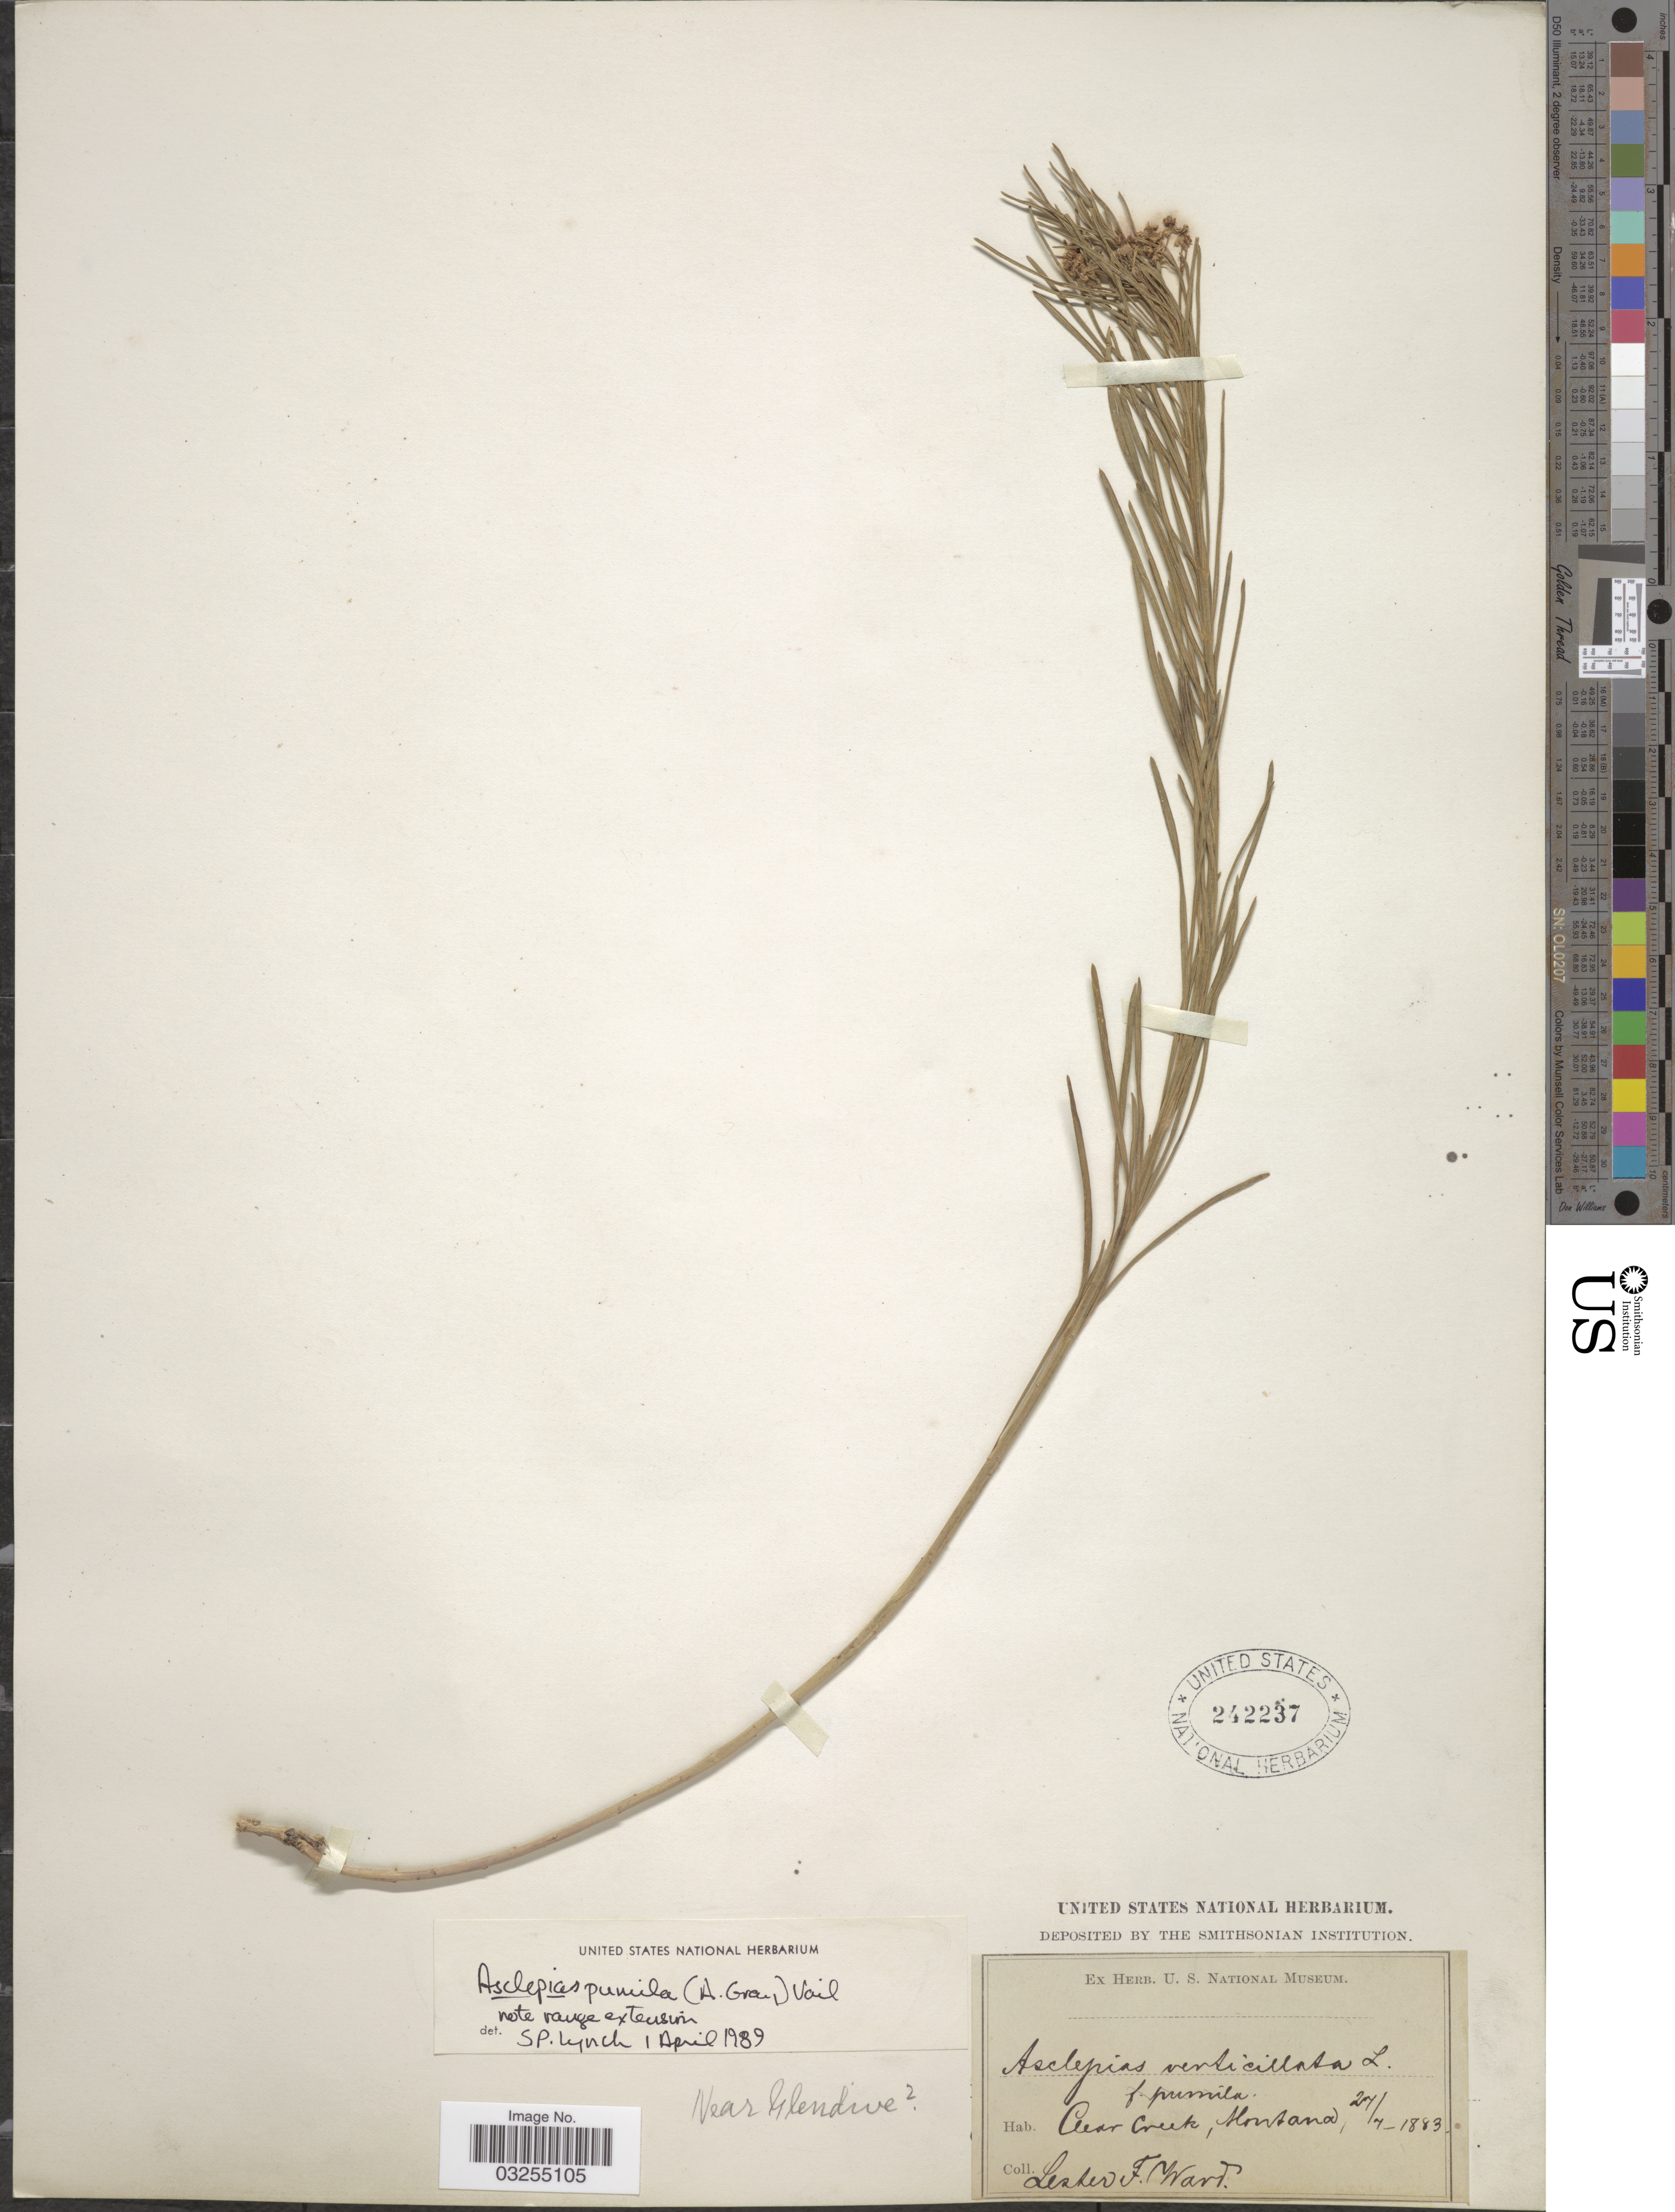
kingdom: Plantae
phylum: Tracheophyta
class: Magnoliopsida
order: Gentianales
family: Apocynaceae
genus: Asclepias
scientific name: Asclepias pumila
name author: (A. Gray) Vail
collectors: L. F. Ward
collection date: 1883-07-27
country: United States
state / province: Montana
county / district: Dawson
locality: Clear Creek. Near Glendives [unsure placement].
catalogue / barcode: US 242237